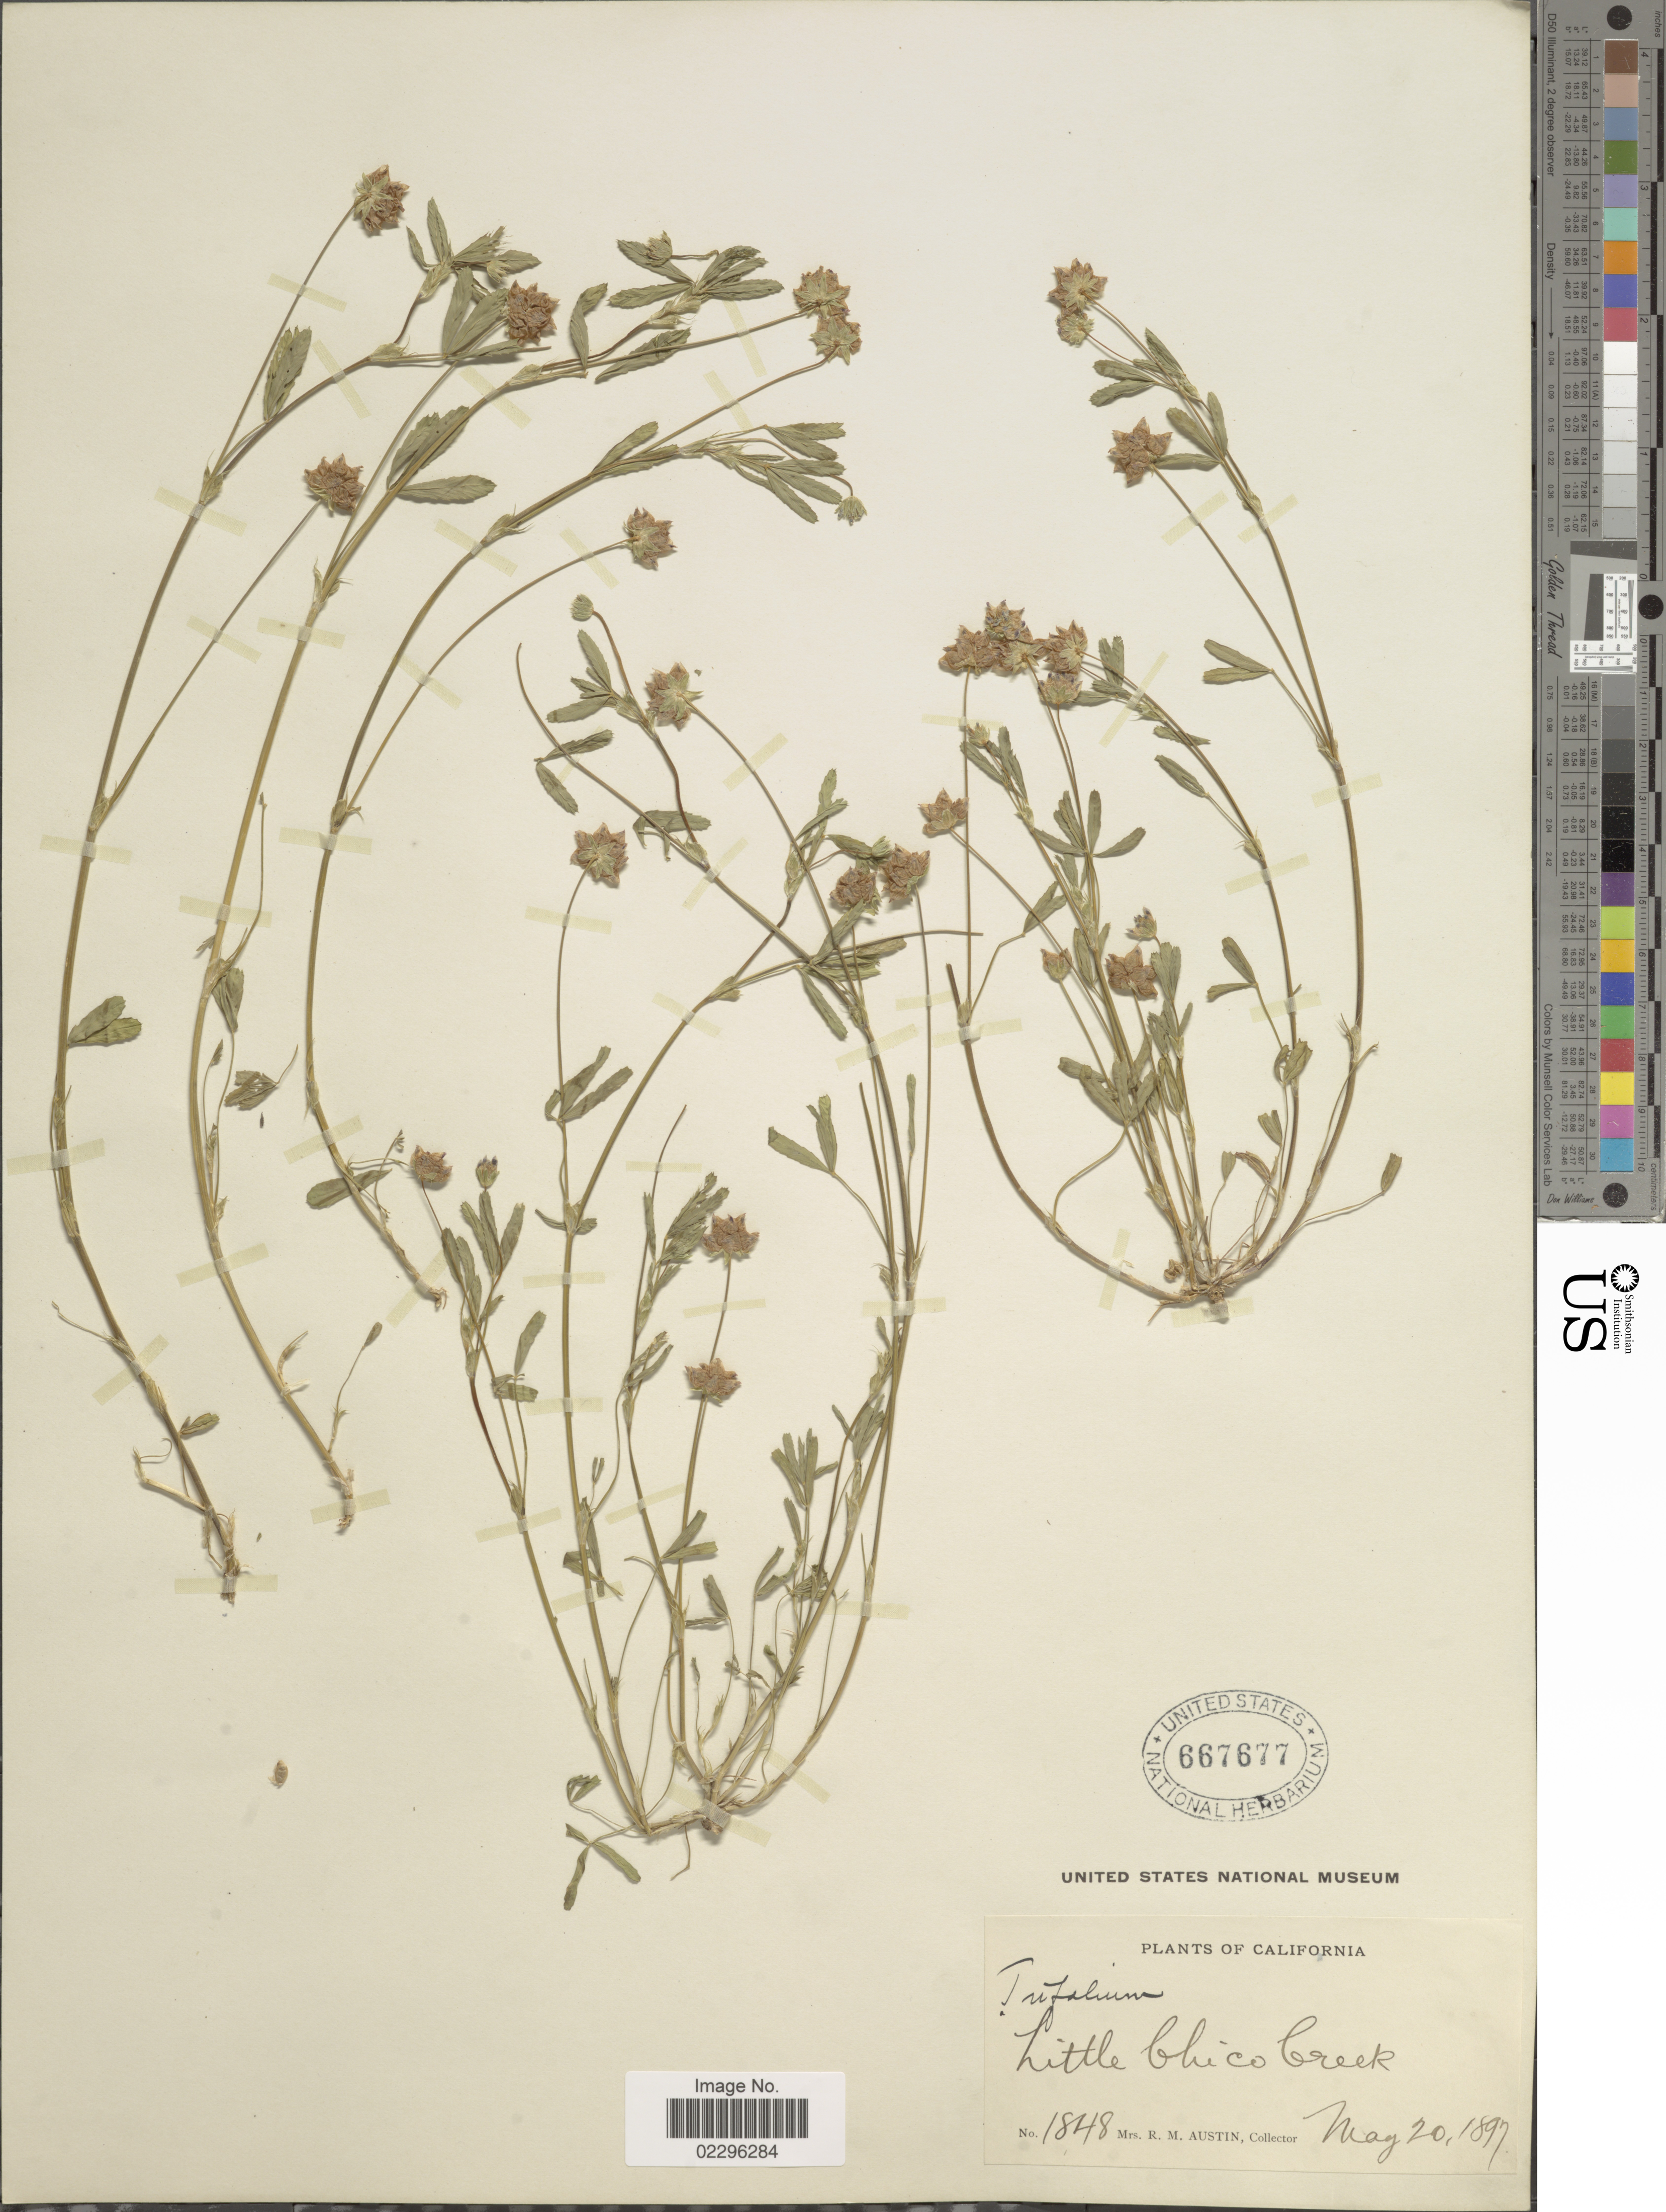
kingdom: Plantae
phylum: Tracheophyta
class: Magnoliopsida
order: Fabales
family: Fabaceae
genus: Trifolium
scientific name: Trifolium depauperatum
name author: Desv.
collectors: R. Austin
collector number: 1848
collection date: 1897-05-20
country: United States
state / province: California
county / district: Butte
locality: Little Chico Creek.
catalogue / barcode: US 667677